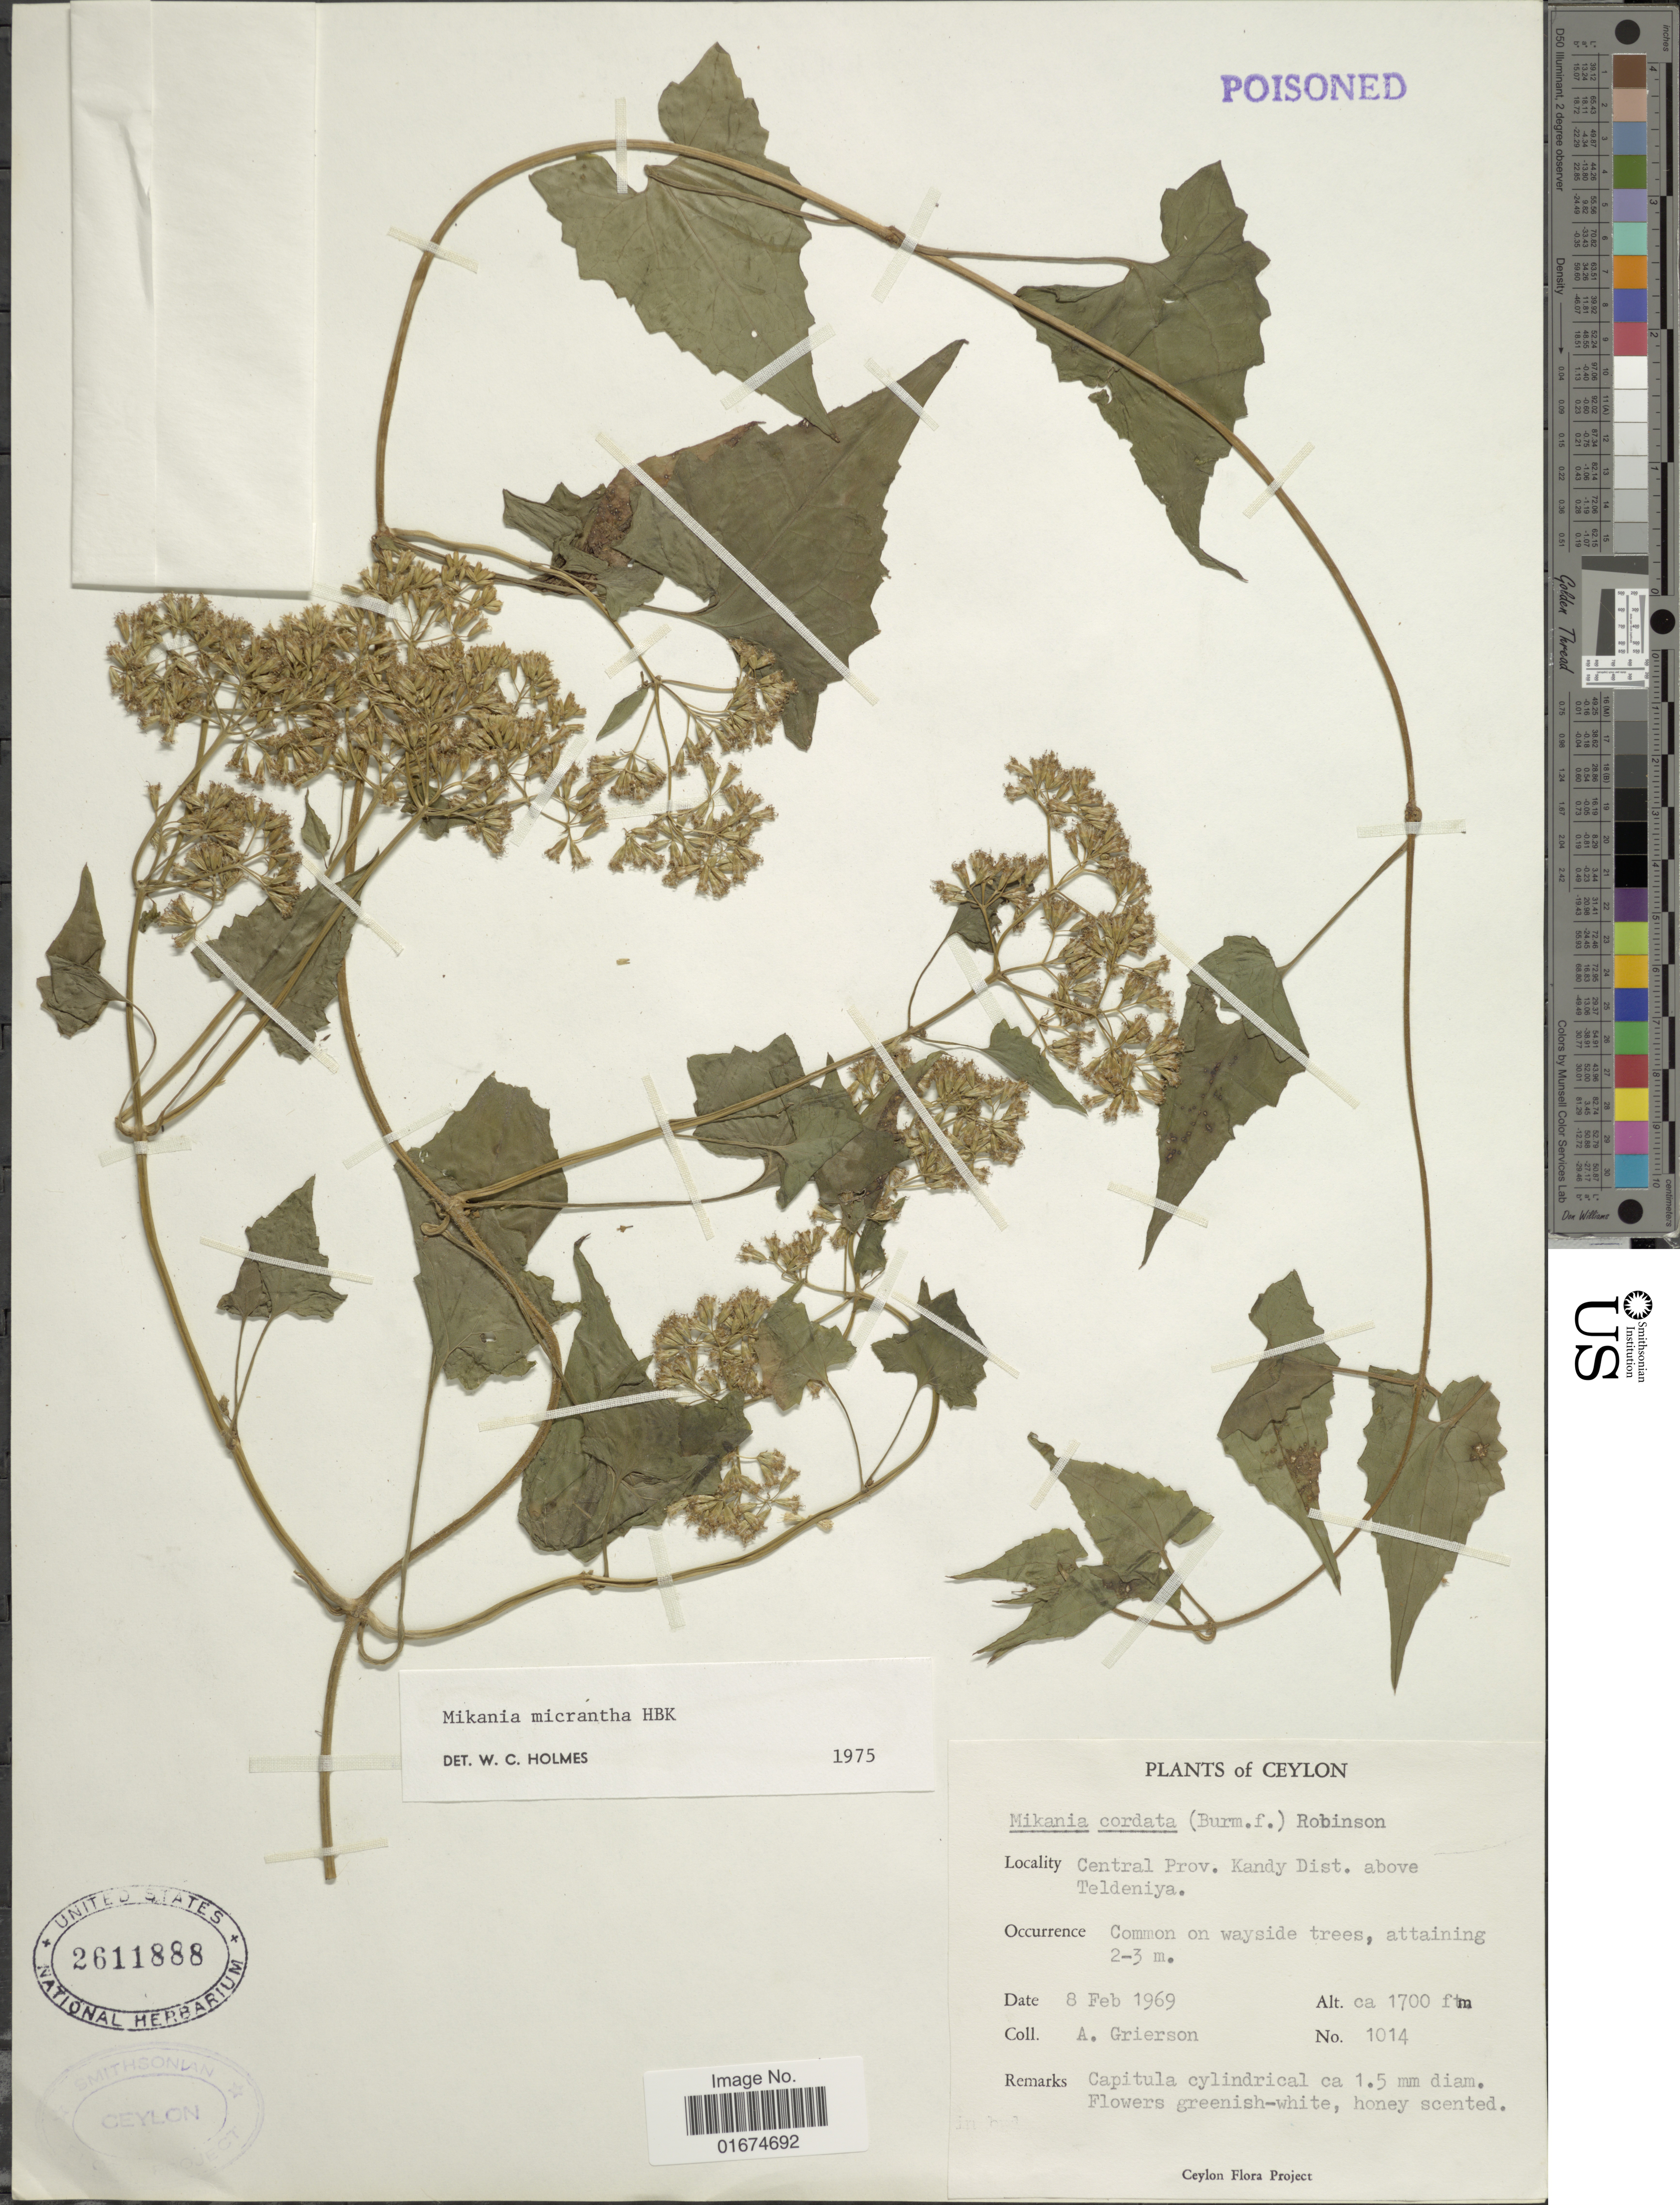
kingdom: Plantae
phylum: Tracheophyta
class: Magnoliopsida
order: Asterales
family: Asteraceae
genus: Mikania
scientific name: Mikania micrantha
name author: Kunth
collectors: A. Grierson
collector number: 1014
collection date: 1969-02-08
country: Sri Lanka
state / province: Central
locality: Ceylon, Central Prov. Kandy Dist. above Teldeniya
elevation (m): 518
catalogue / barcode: US 2611888